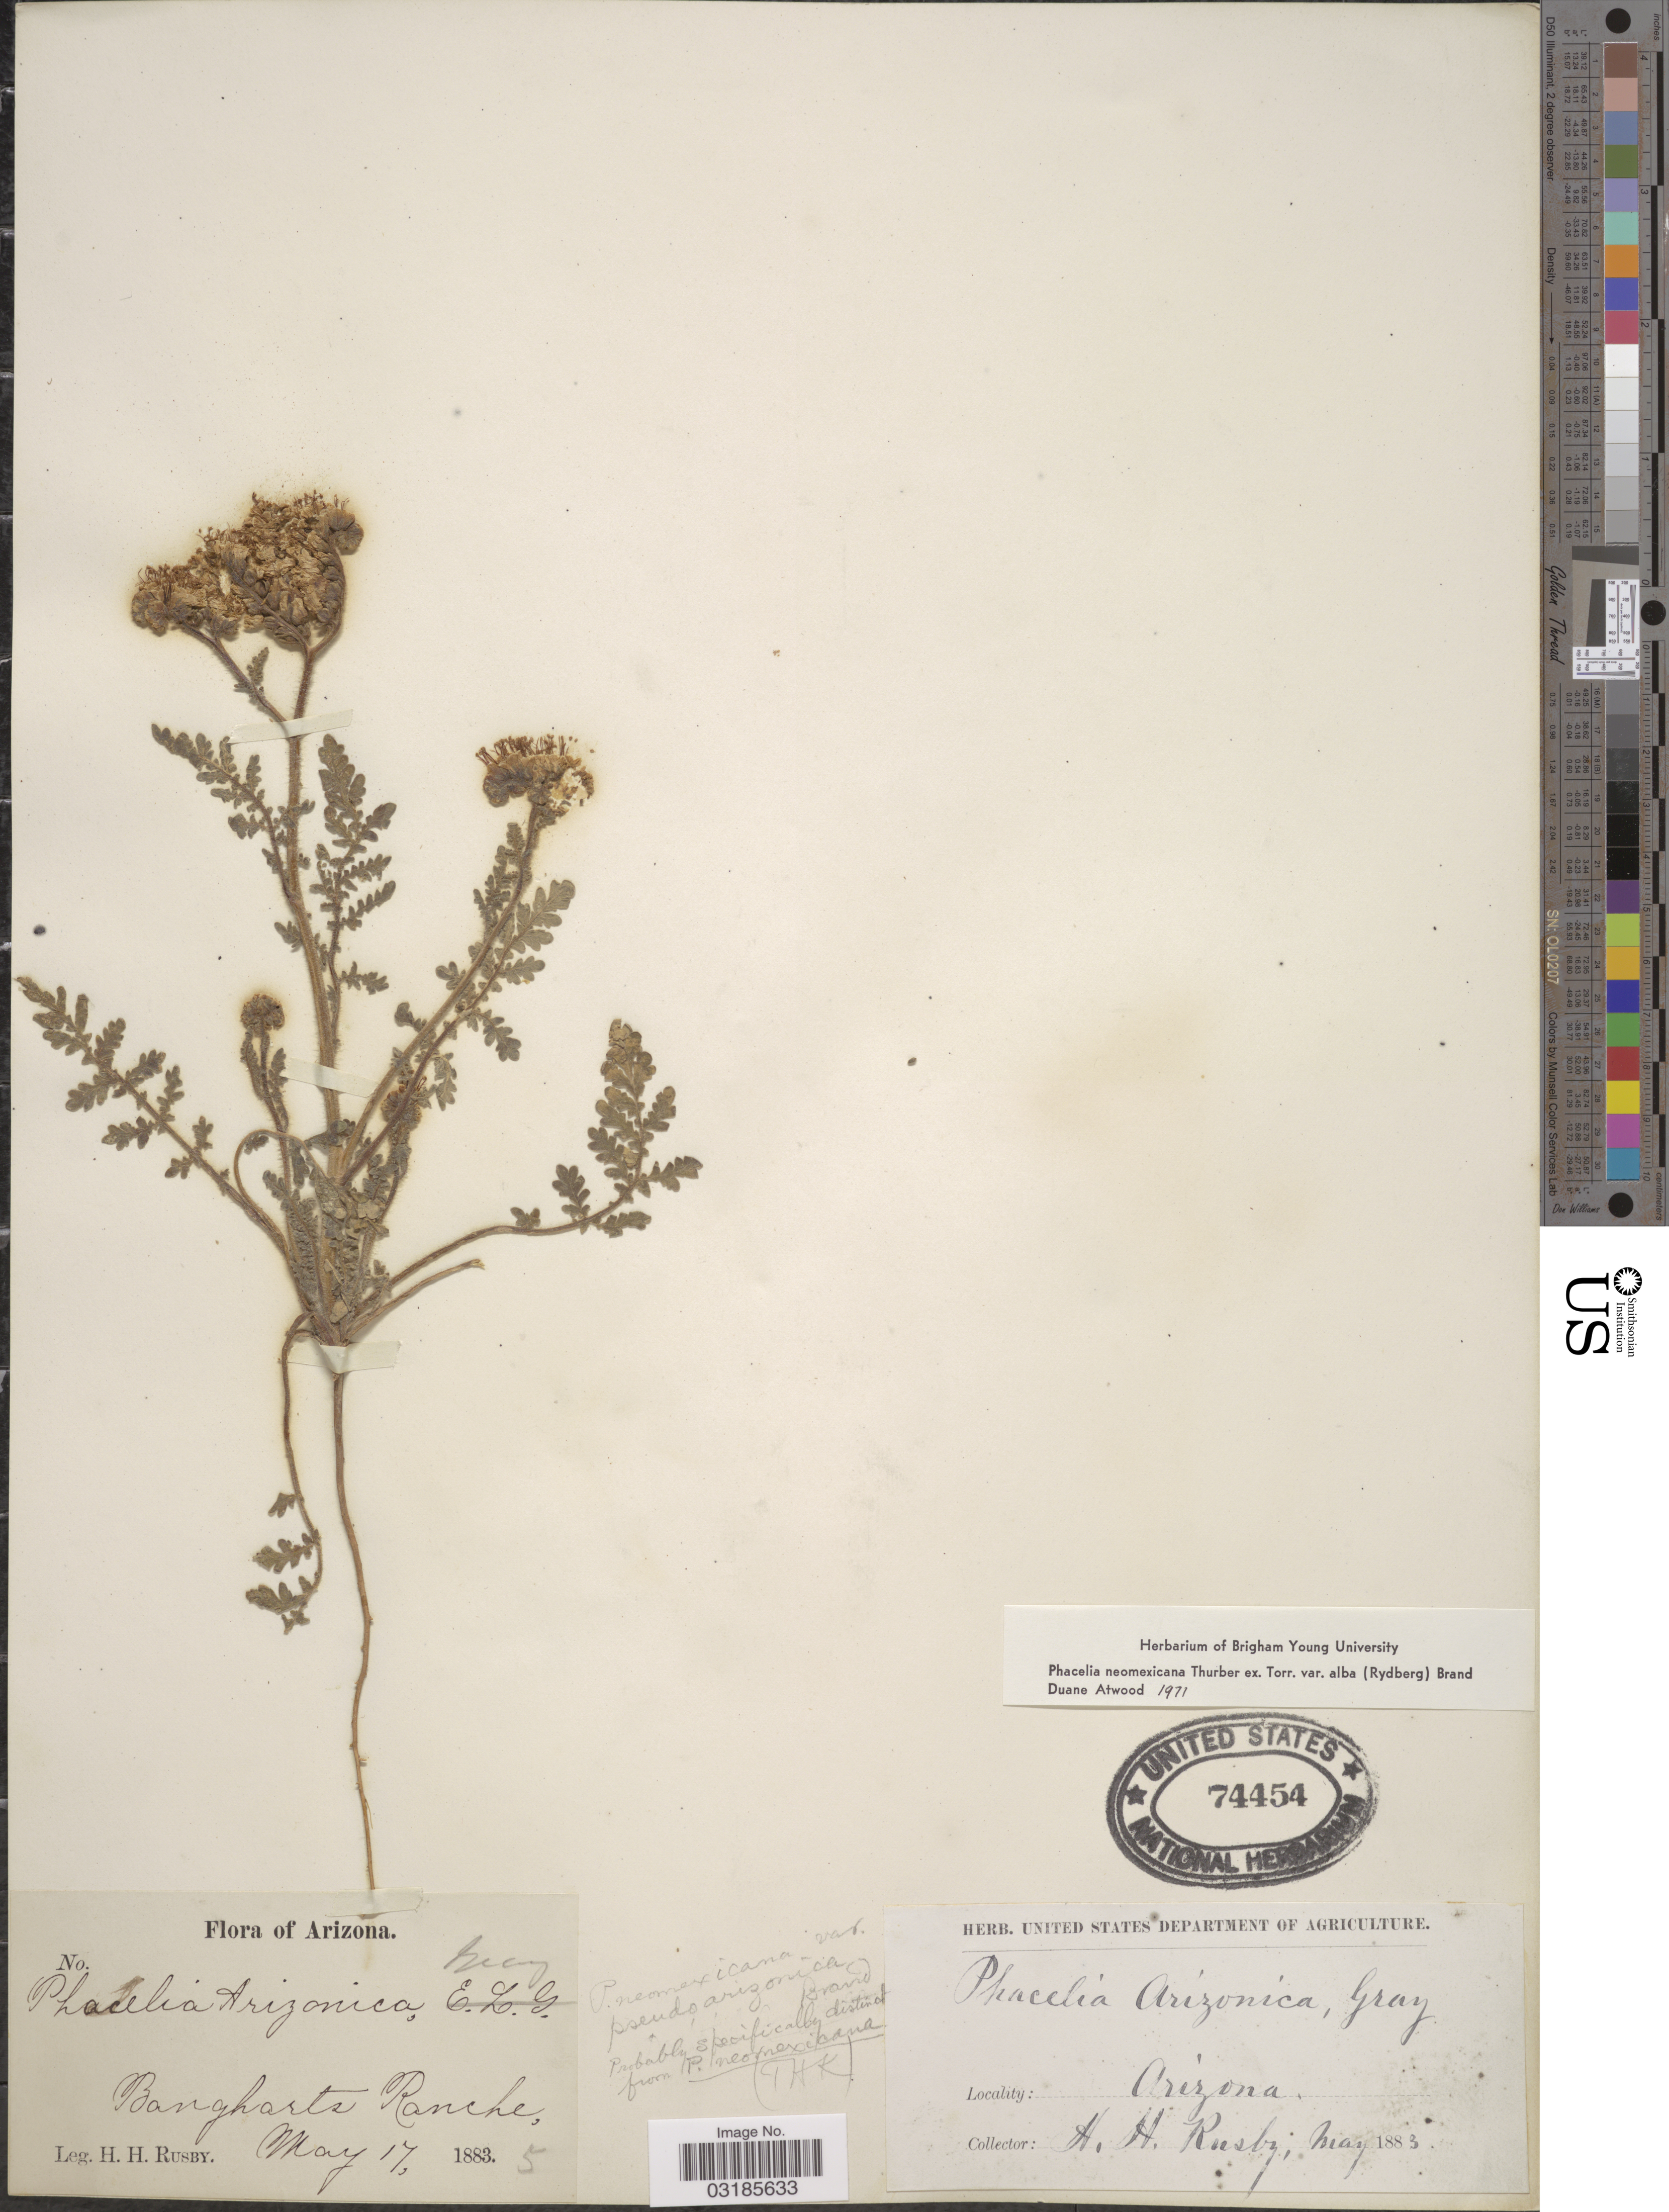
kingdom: Plantae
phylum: Tracheophyta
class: Magnoliopsida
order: Boraginales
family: Hydrophyllaceae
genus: Phacelia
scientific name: Phacelia neomexicana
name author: Thurb. ex Torr.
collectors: H. H. Rusby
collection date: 1883-05-17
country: United States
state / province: Arizona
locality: Bangharts Ranche.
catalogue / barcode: US 74454